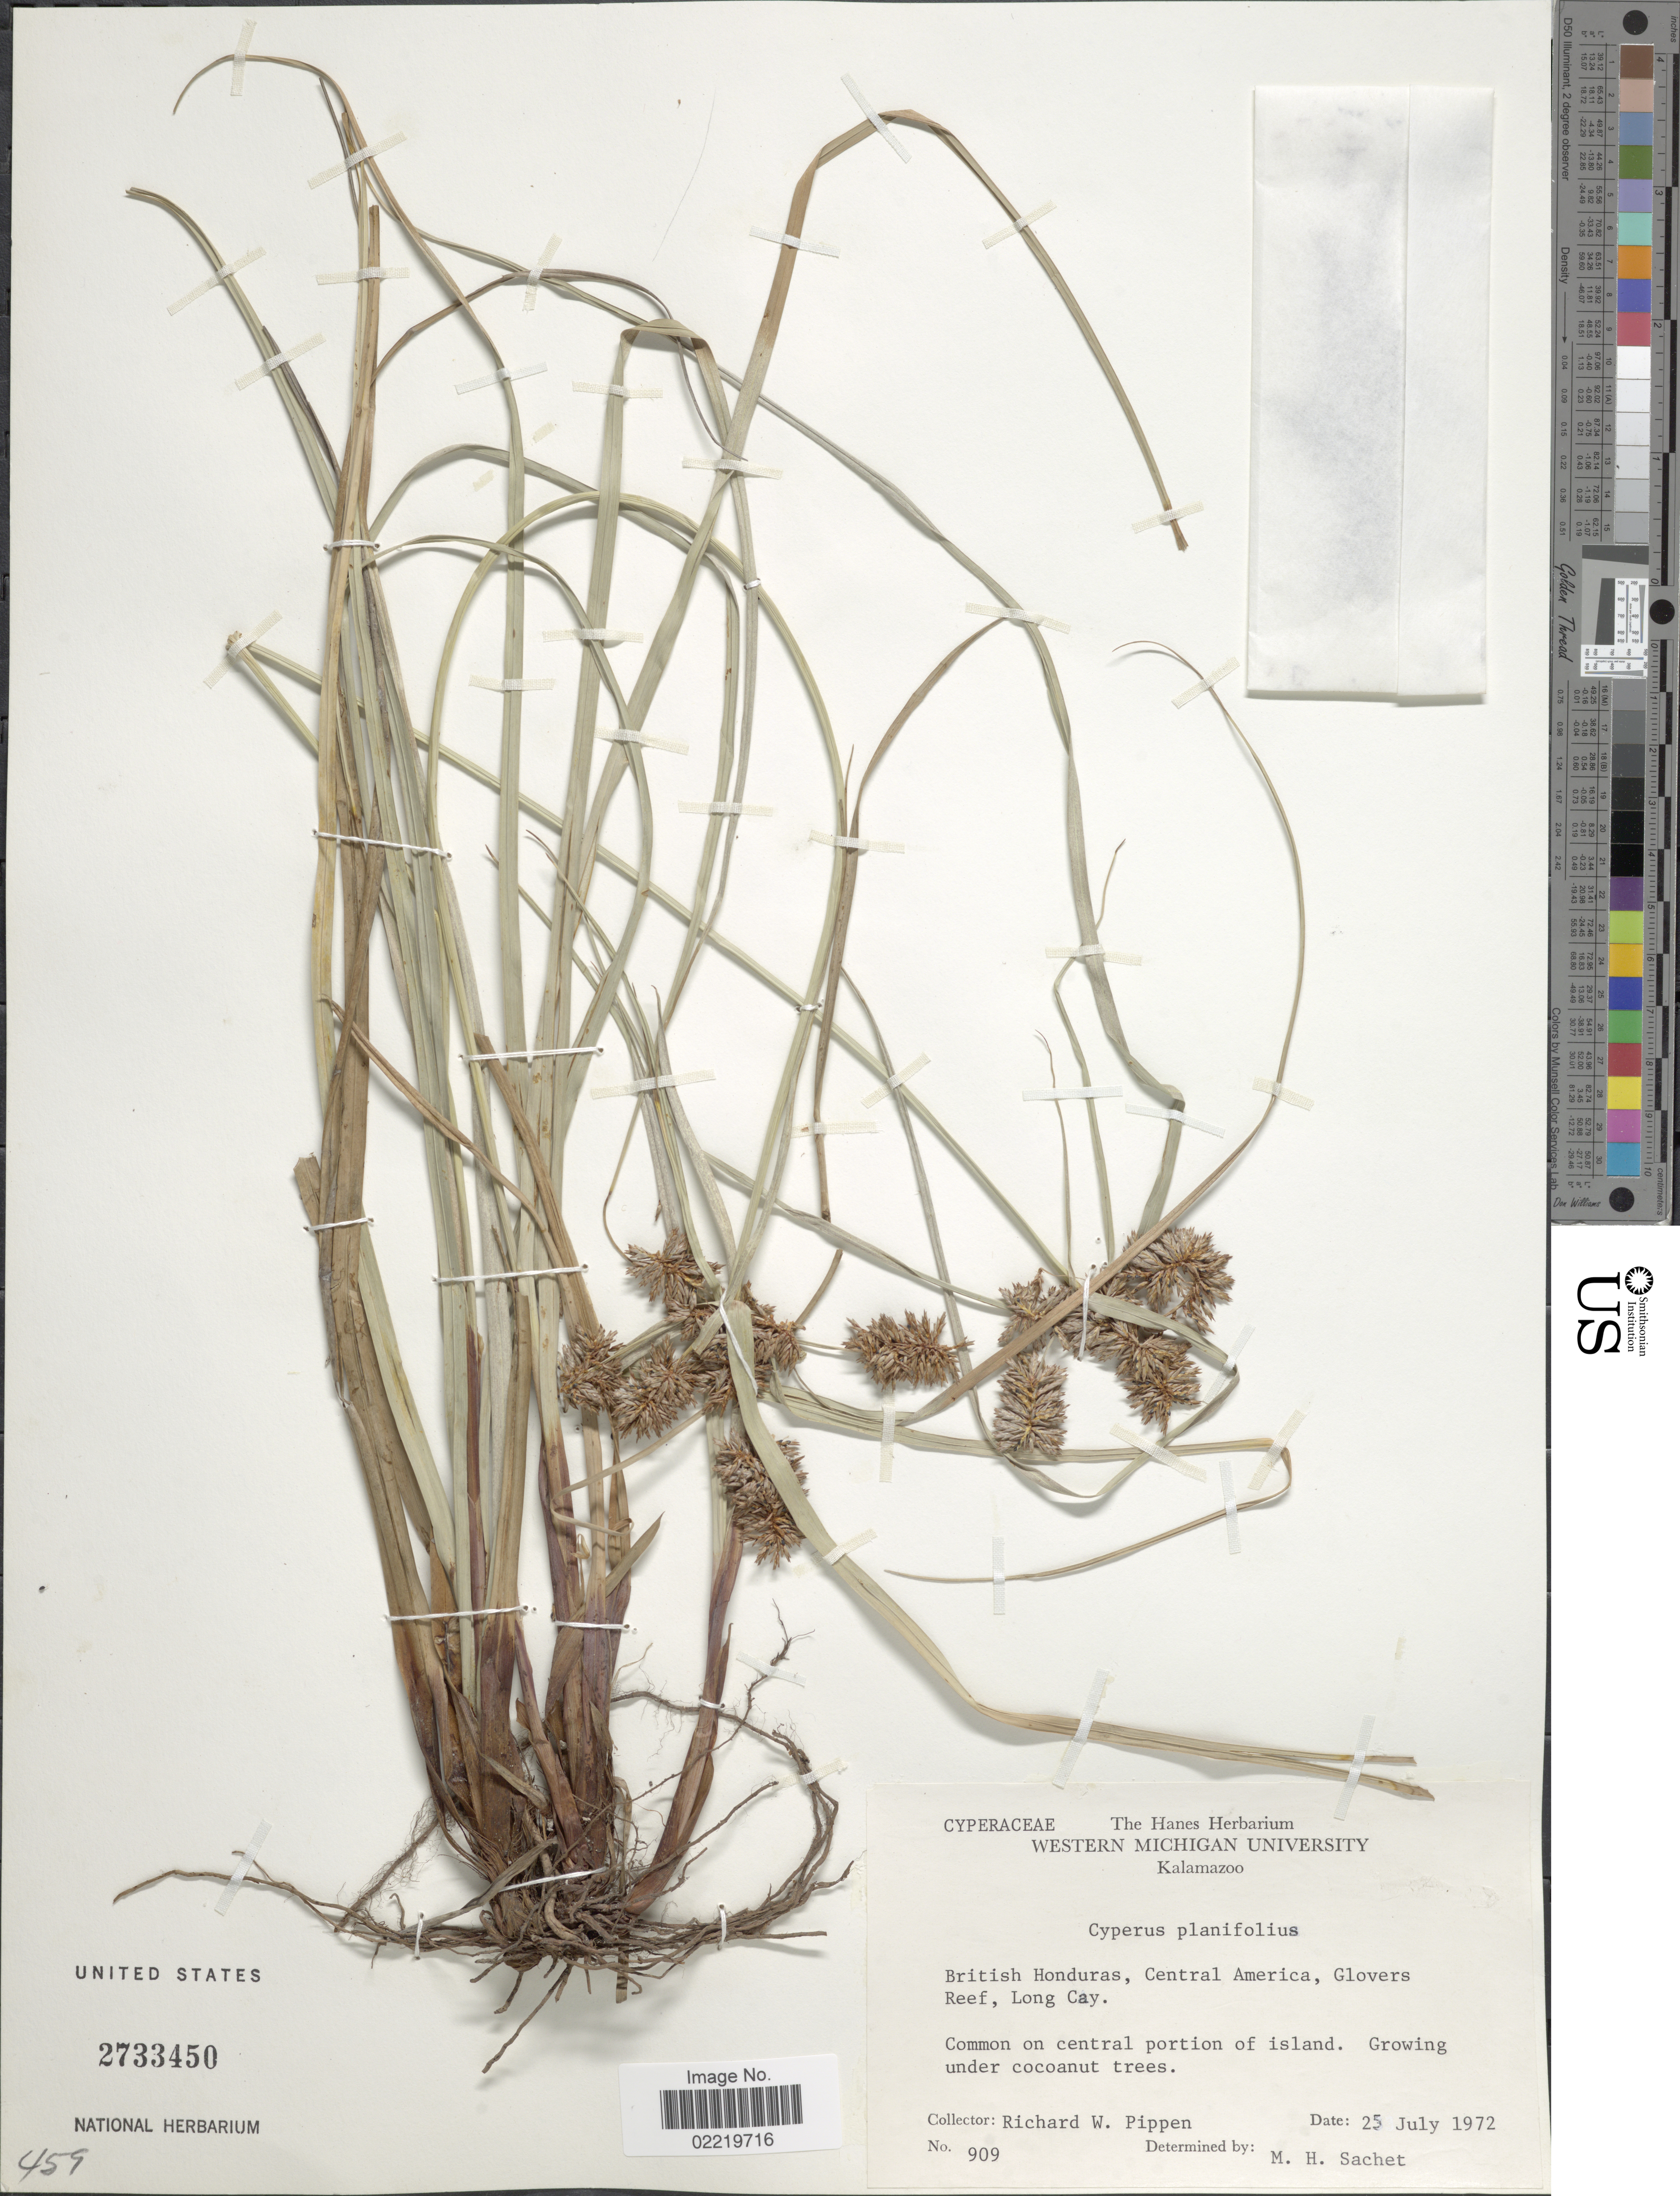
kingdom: Plantae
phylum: Tracheophyta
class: Liliopsida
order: Poales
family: Cyperaceae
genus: Cyperus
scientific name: Cyperus planifolius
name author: Rich.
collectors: R. W. Pippen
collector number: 909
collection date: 1972-07-25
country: Belize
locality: British Honduras, Glovers Reef, Long Cay. Common on central portion of island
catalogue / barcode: US 2733450